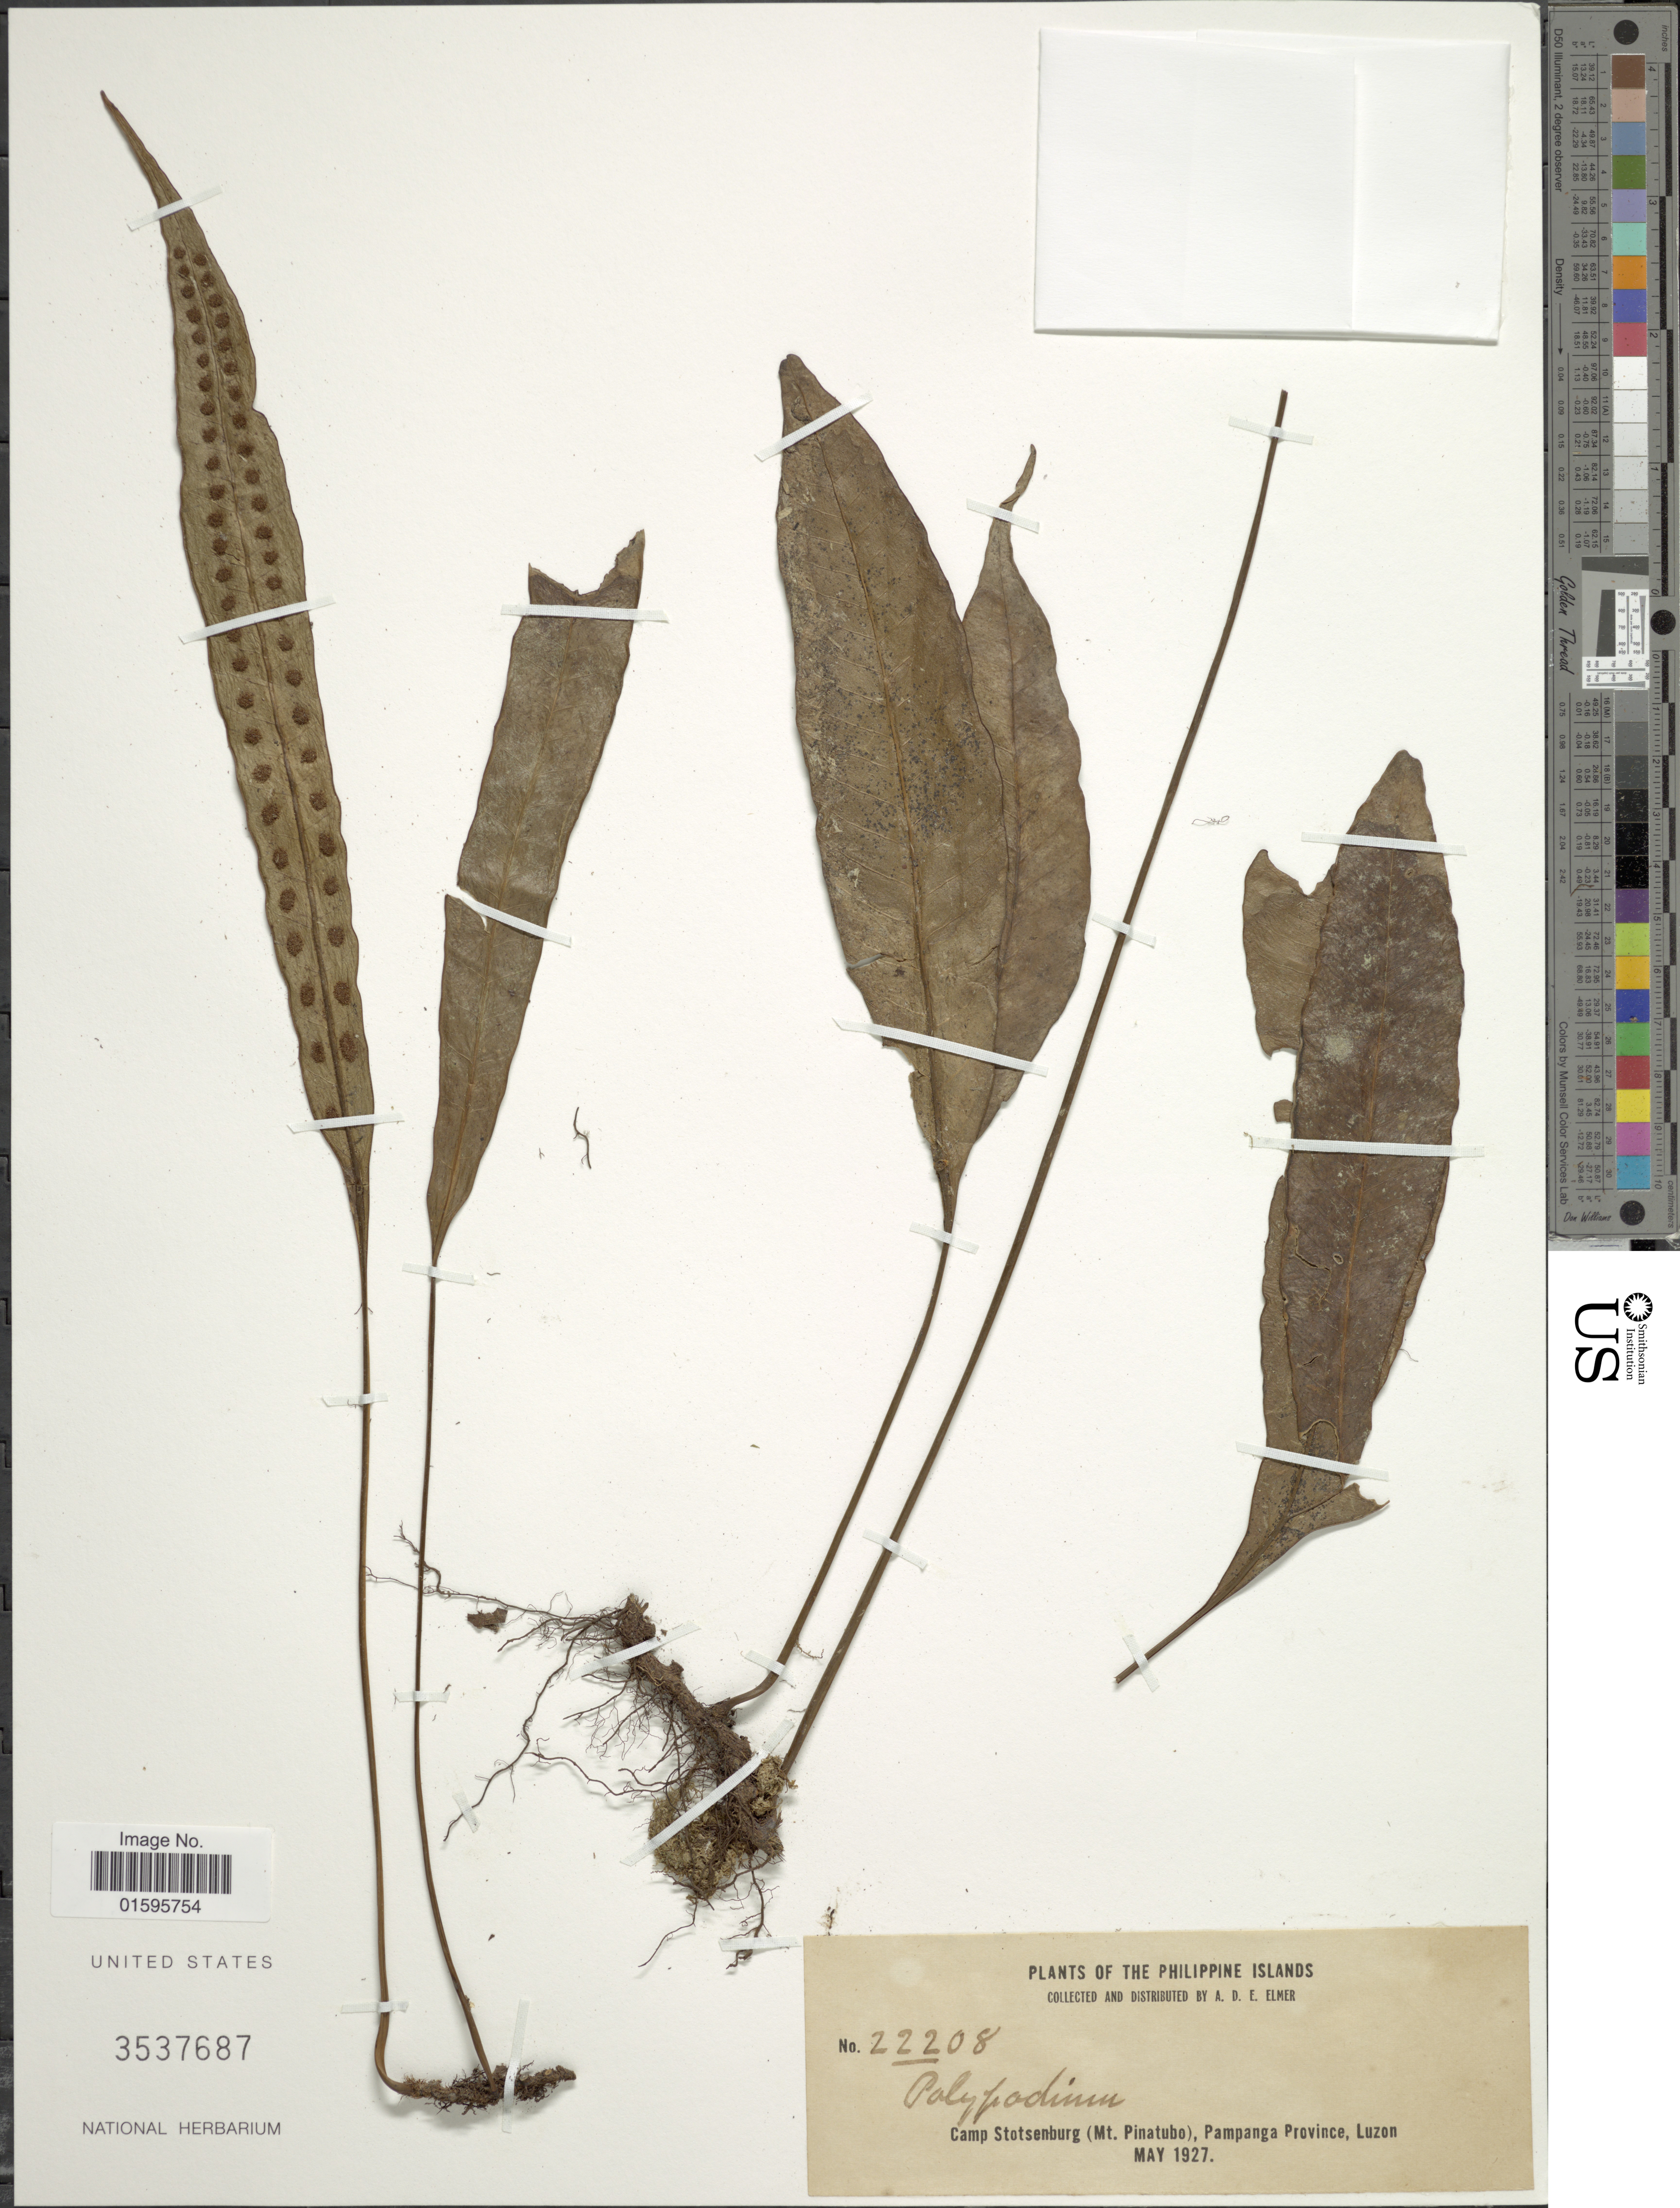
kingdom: Plantae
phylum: Tracheophyta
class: Polypodiopsida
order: Polypodiales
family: Polypodiaceae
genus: Polypodium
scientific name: Polypodium sp.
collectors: A. D. E. Elmer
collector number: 22208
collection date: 1927-05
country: Philippines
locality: Philippine Islands, Camp Stotsenburg (Mt. Pinatubo), Pampanga Province, Luzon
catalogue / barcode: US 3537687